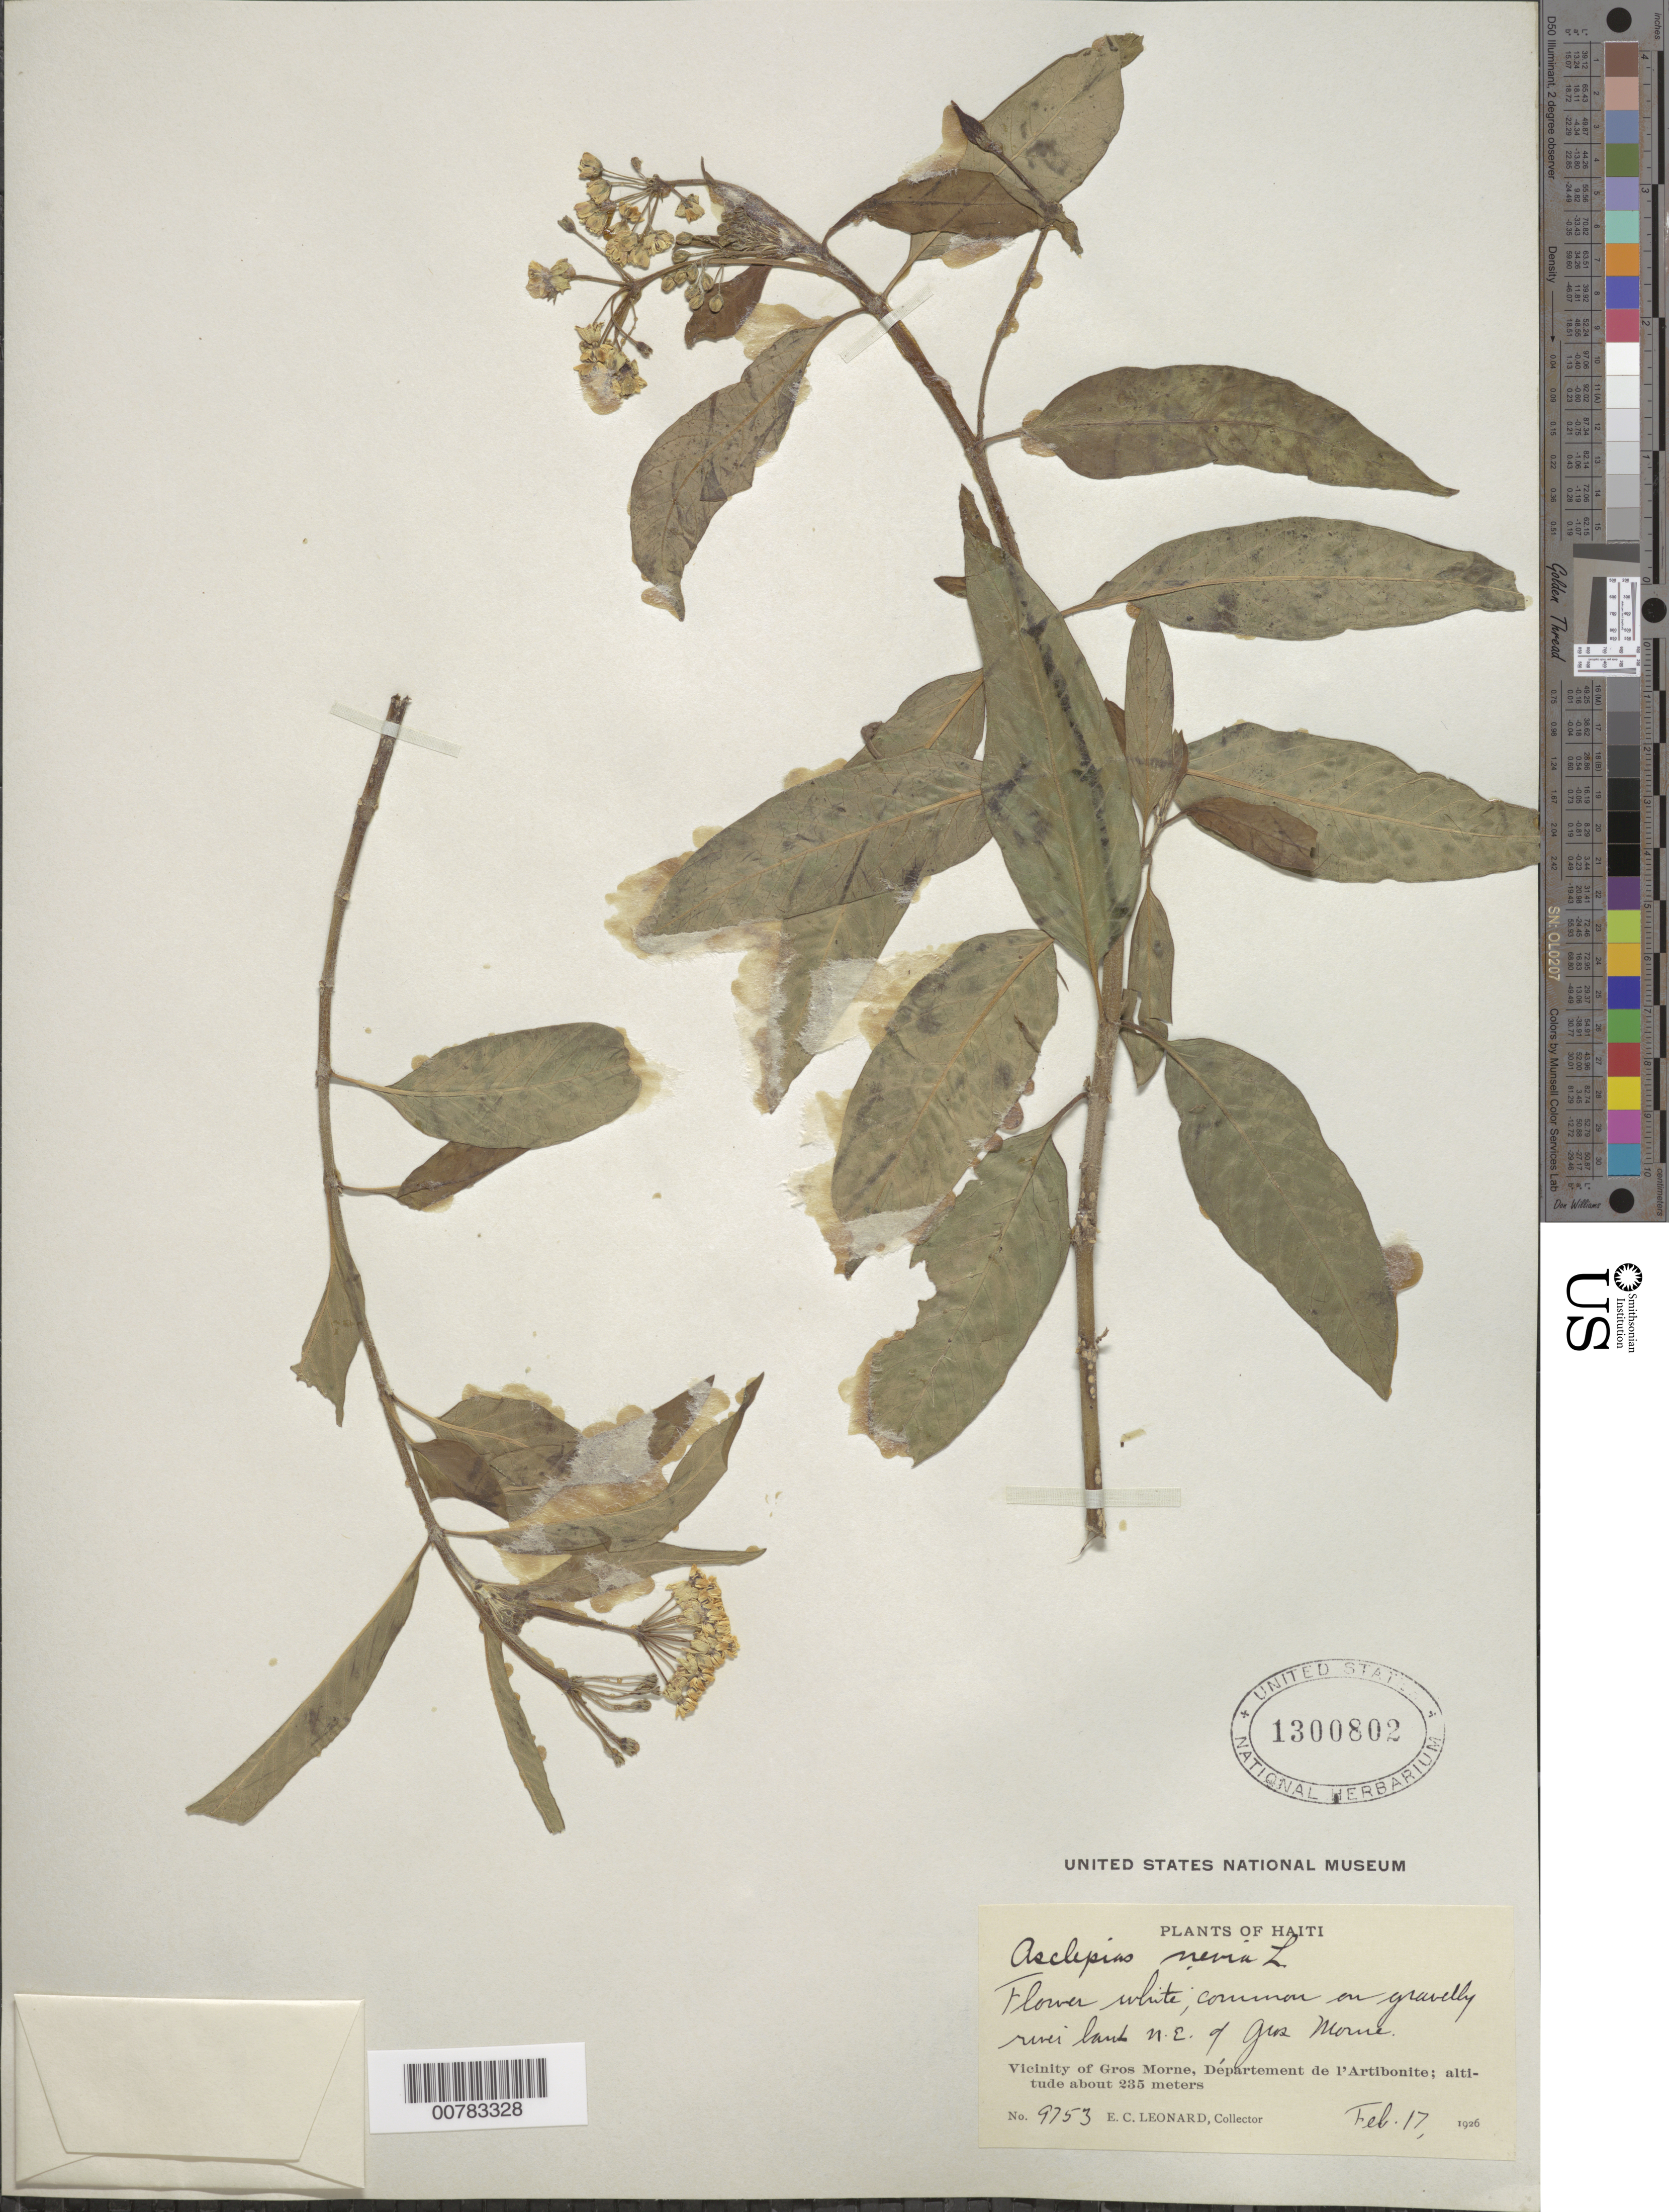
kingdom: Plantae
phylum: Tracheophyta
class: Magnoliopsida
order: Gentianales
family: Apocynaceae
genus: Asclepias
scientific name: Asclepias nivea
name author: L.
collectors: E. C. Leonard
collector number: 9753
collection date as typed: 17 Feb 1926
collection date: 1926-02-17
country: Haiti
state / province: Artibonite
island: Hispaniola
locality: Vicinity of Gros Morne, n.e. of Gros Morne.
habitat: Common on gravelly river bank.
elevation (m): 235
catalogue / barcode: US 1300802